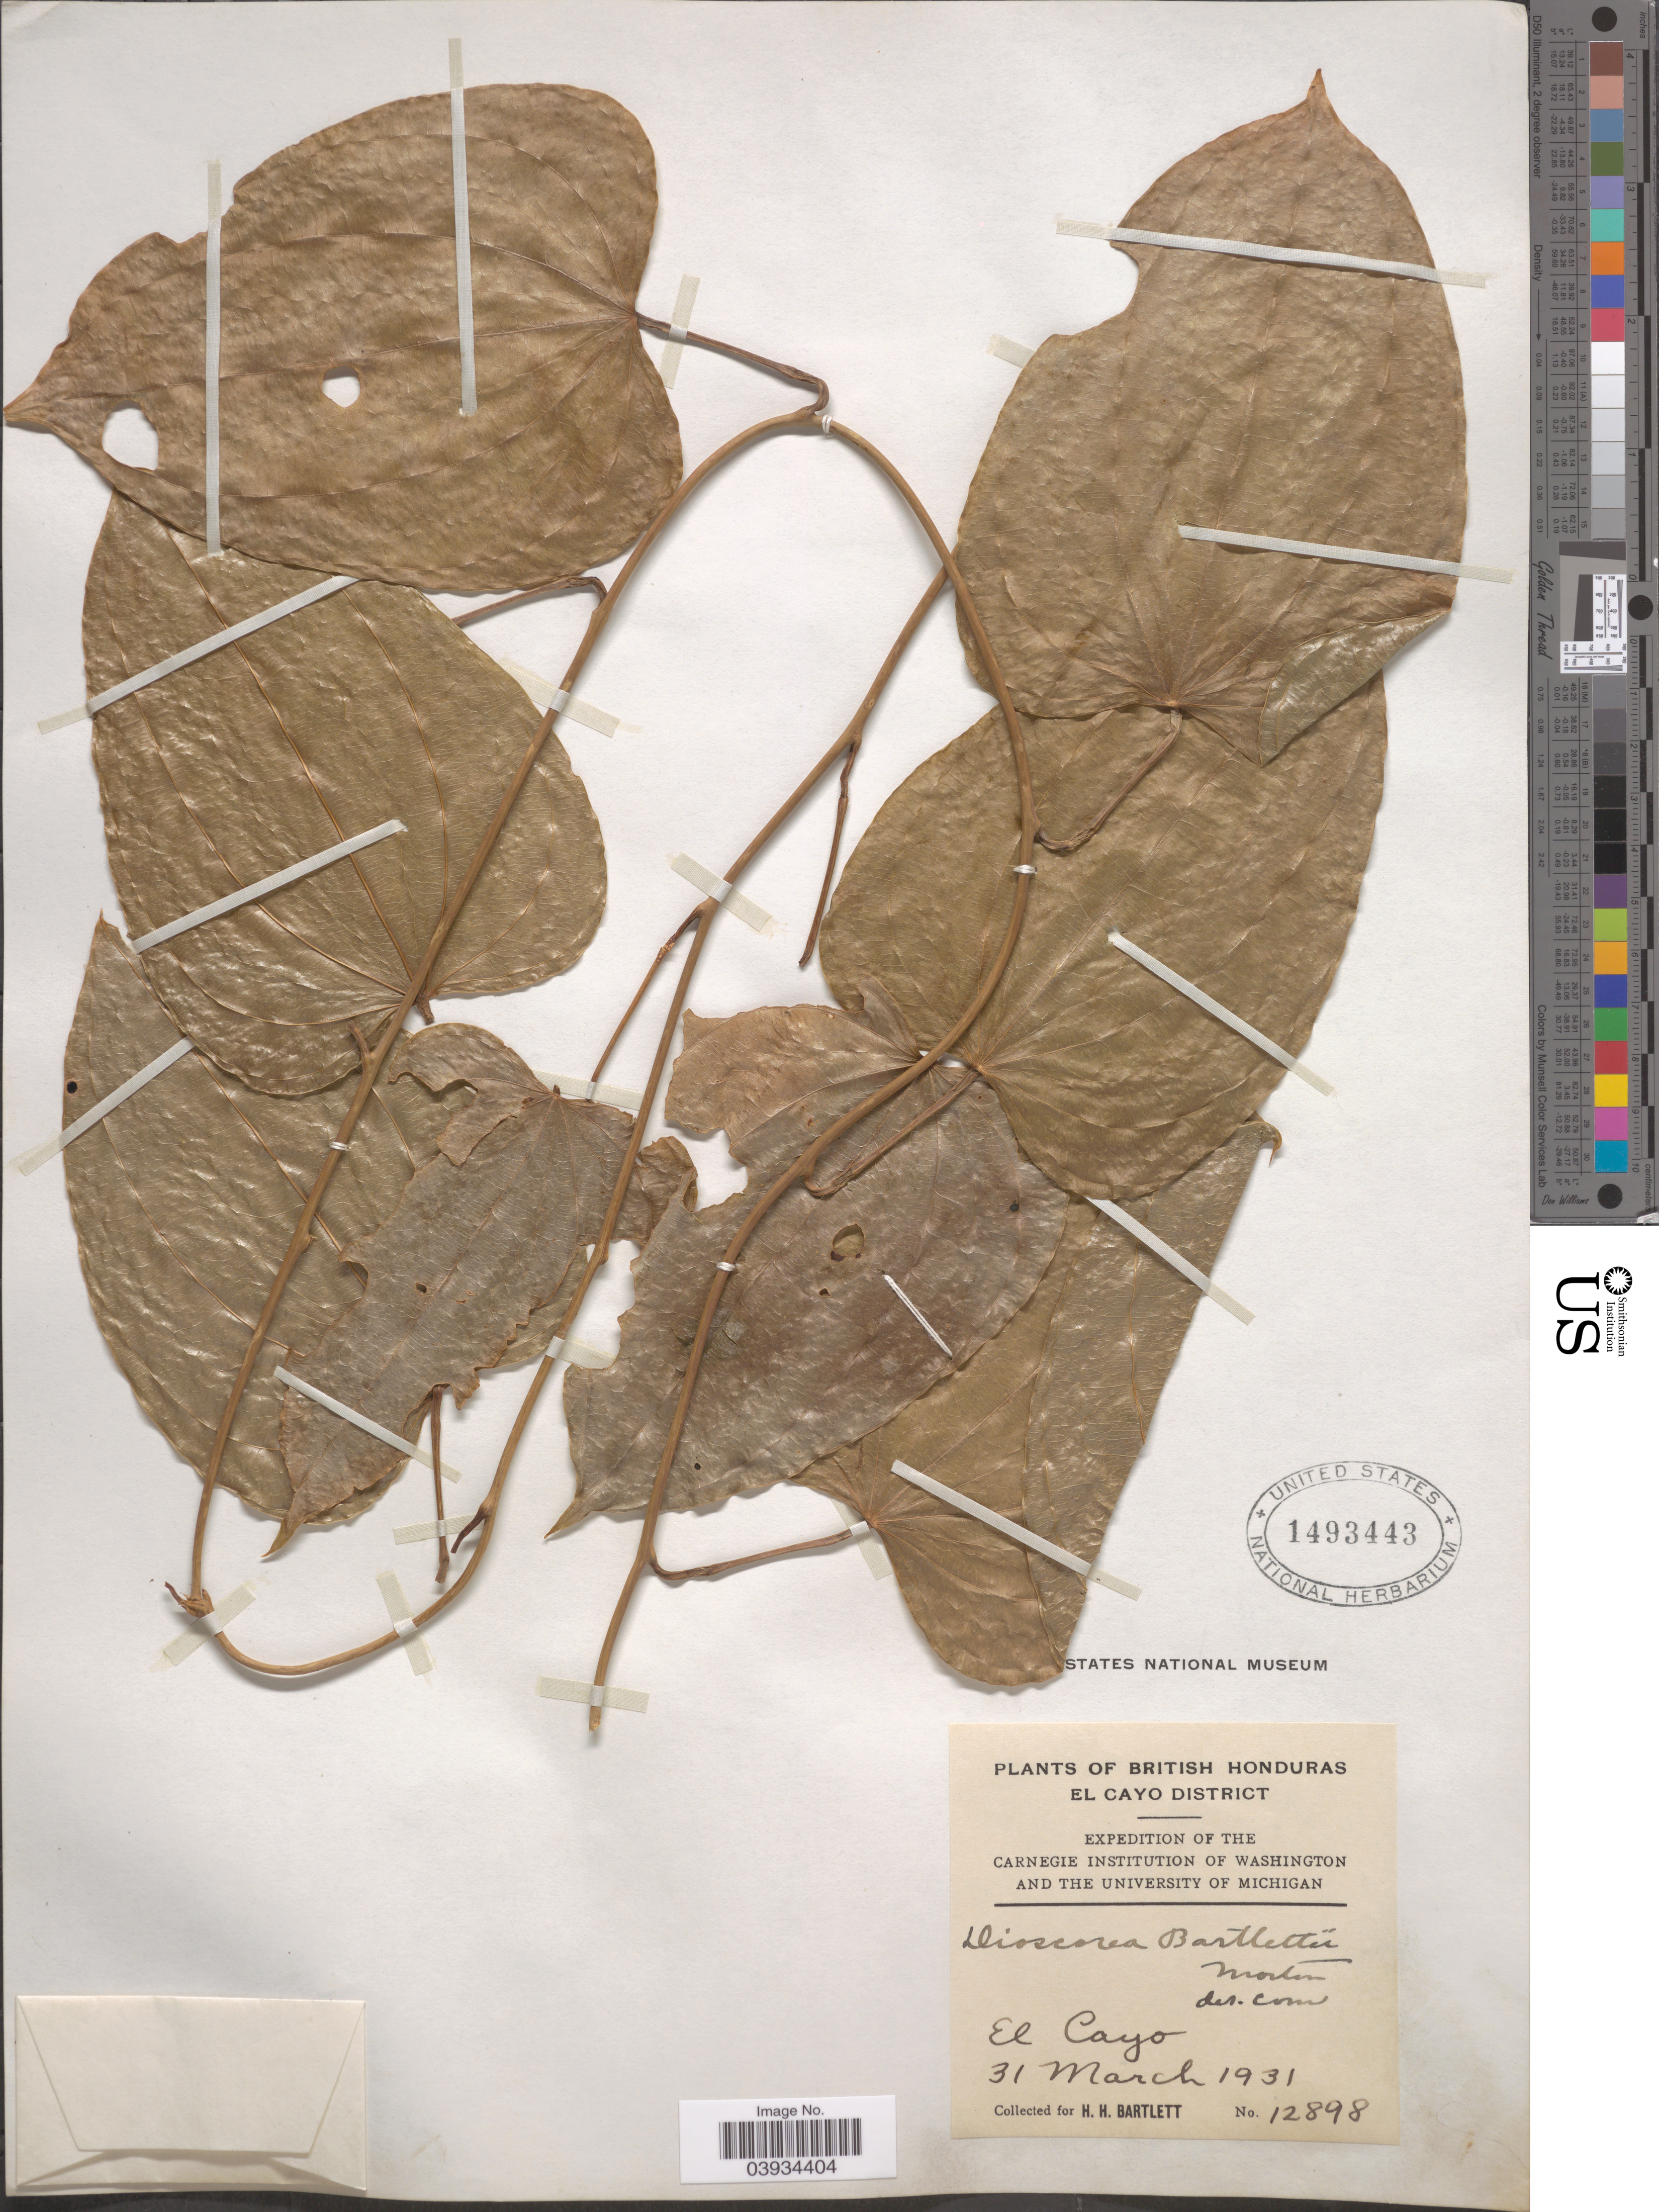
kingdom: Plantae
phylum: Tracheophyta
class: Liliopsida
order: Dioscoreales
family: Dioscoreaceae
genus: Dioscorea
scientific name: Dioscorea bartlettii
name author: C.V. Morton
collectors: H. H. Bartlett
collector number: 12898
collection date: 1931-03-31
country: Belize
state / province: Cayo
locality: British Honduras. El Cayo District. El Cayo.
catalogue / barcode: US 1493443